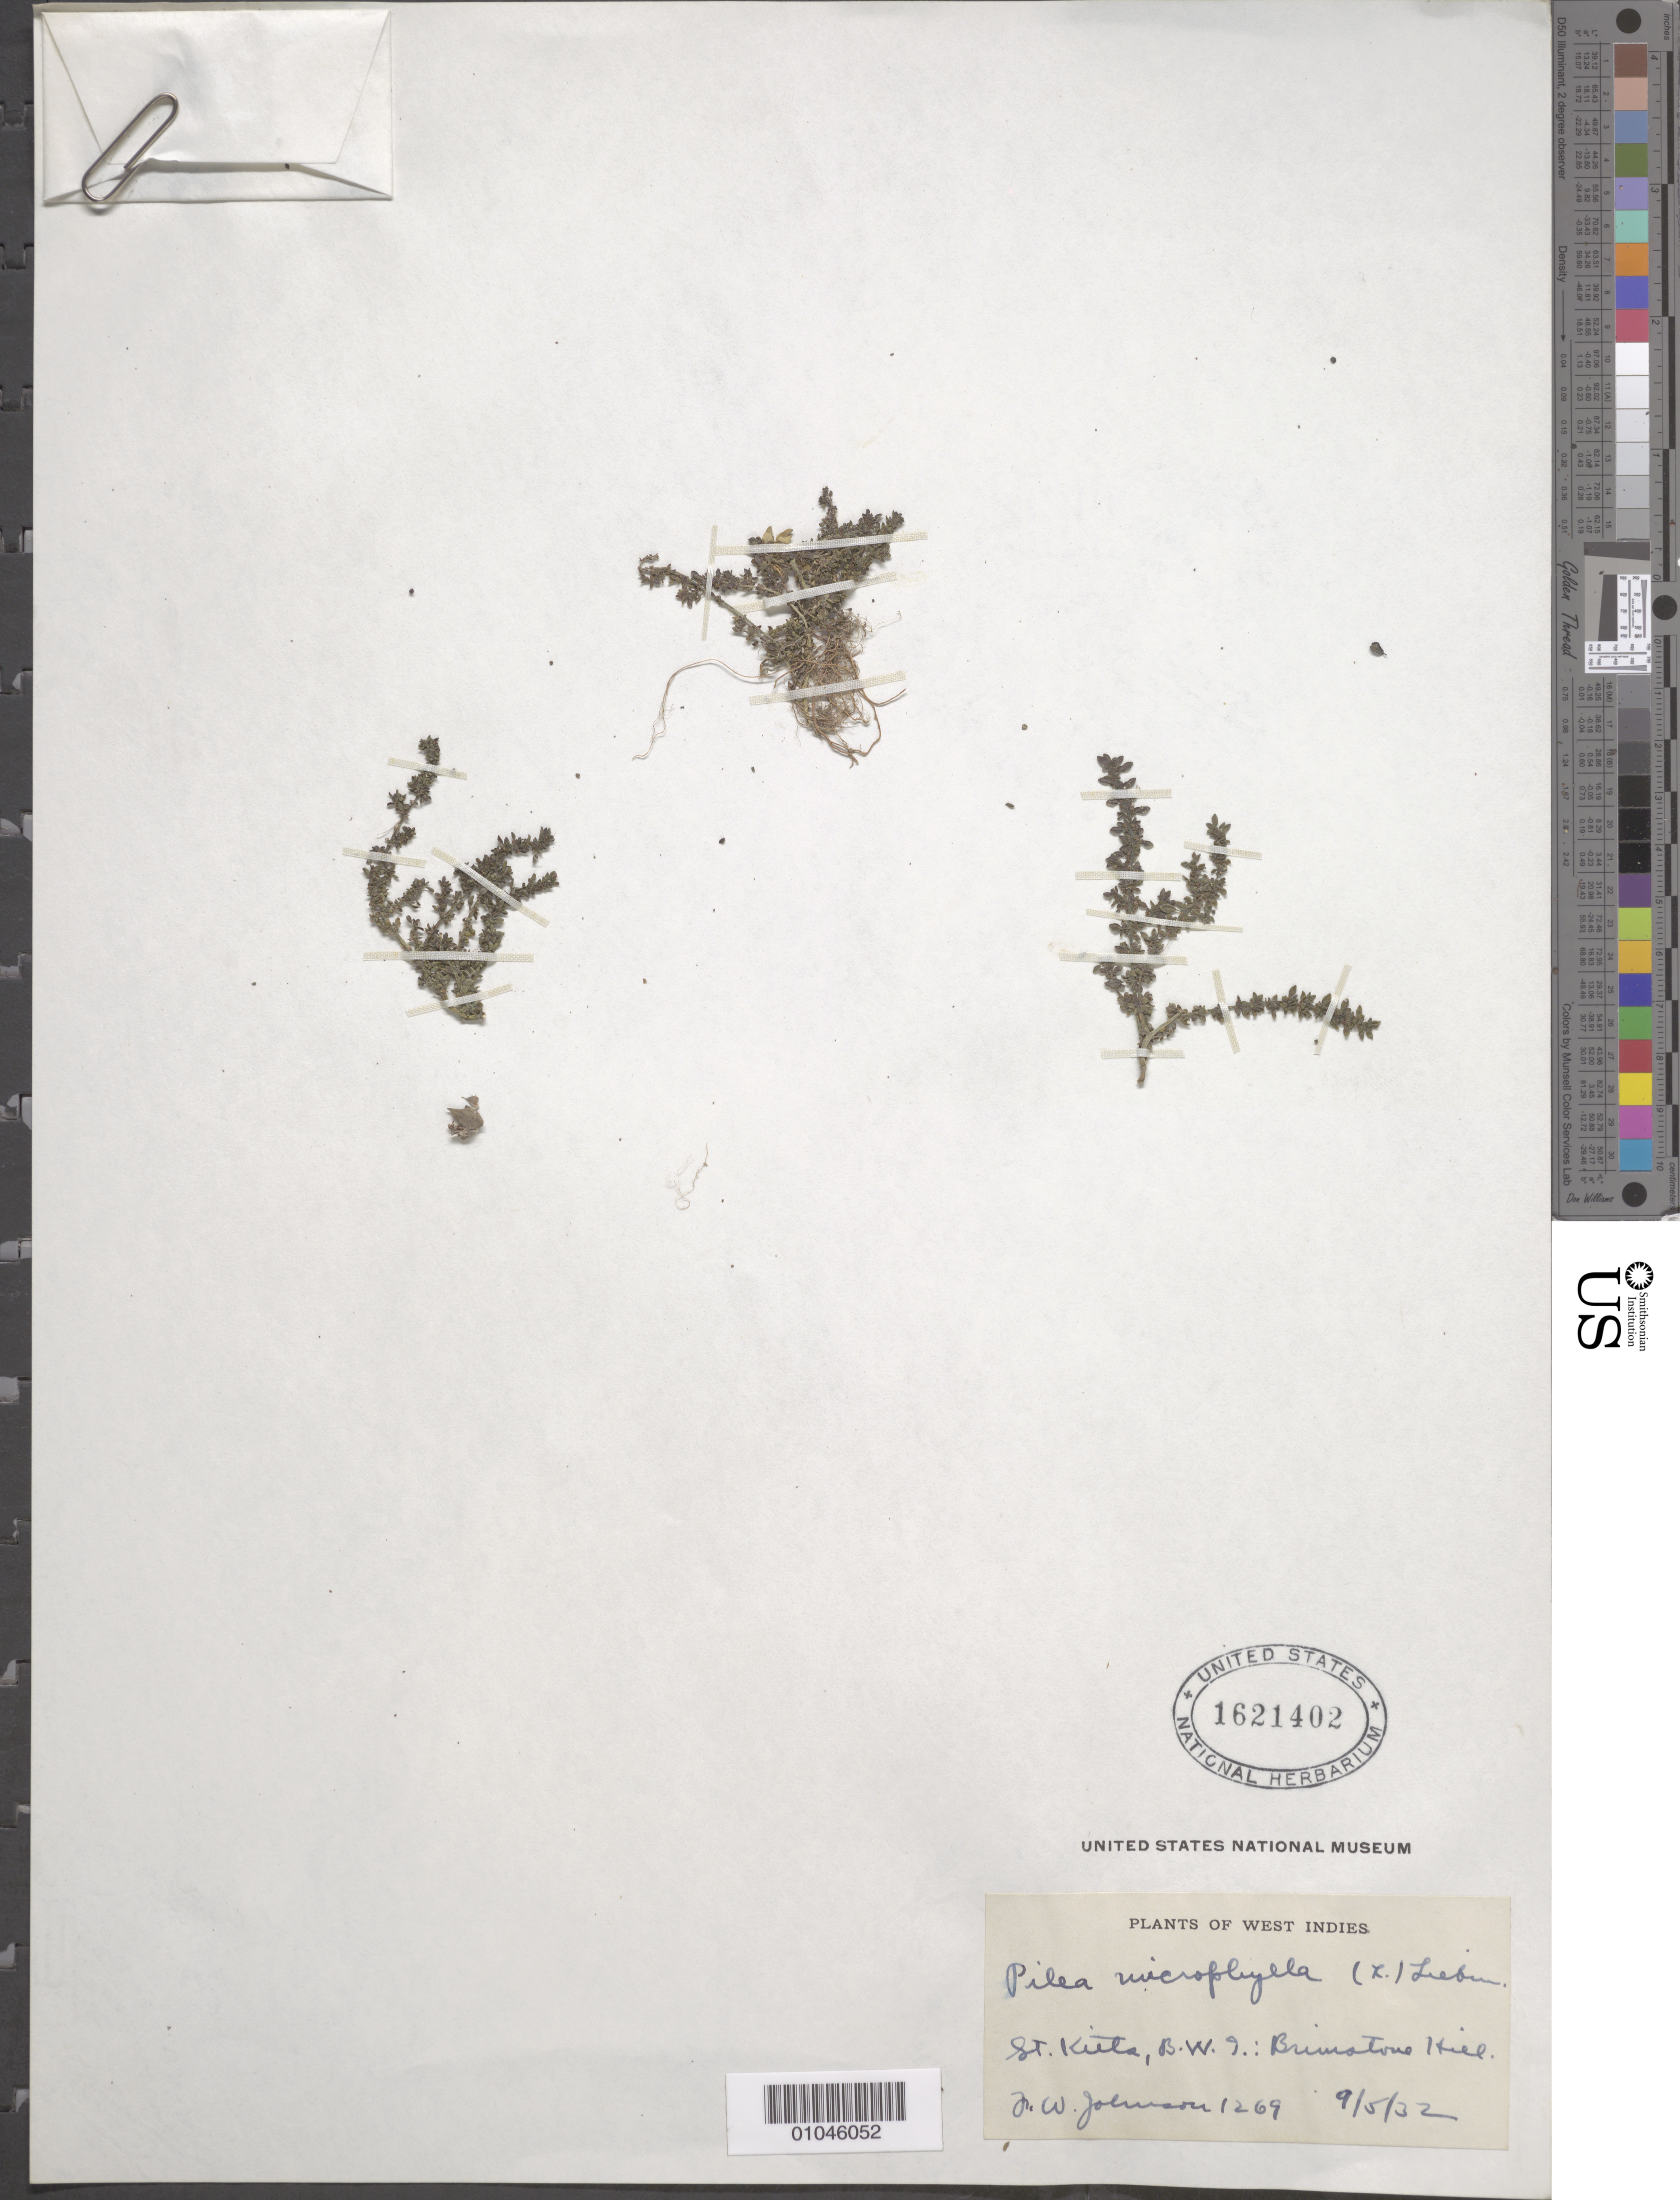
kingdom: Plantae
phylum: Tracheophyta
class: Magnoliopsida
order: Rosales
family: Urticaceae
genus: Pilea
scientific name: Pilea microphylla var. microphylla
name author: (L.) Liebm.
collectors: F. W. Johnson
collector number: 1269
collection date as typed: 09 May 1932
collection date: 1932-05-09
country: St. Christopher-Nevis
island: St. Christopher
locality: Brimstone Hill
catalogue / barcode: US 1621402